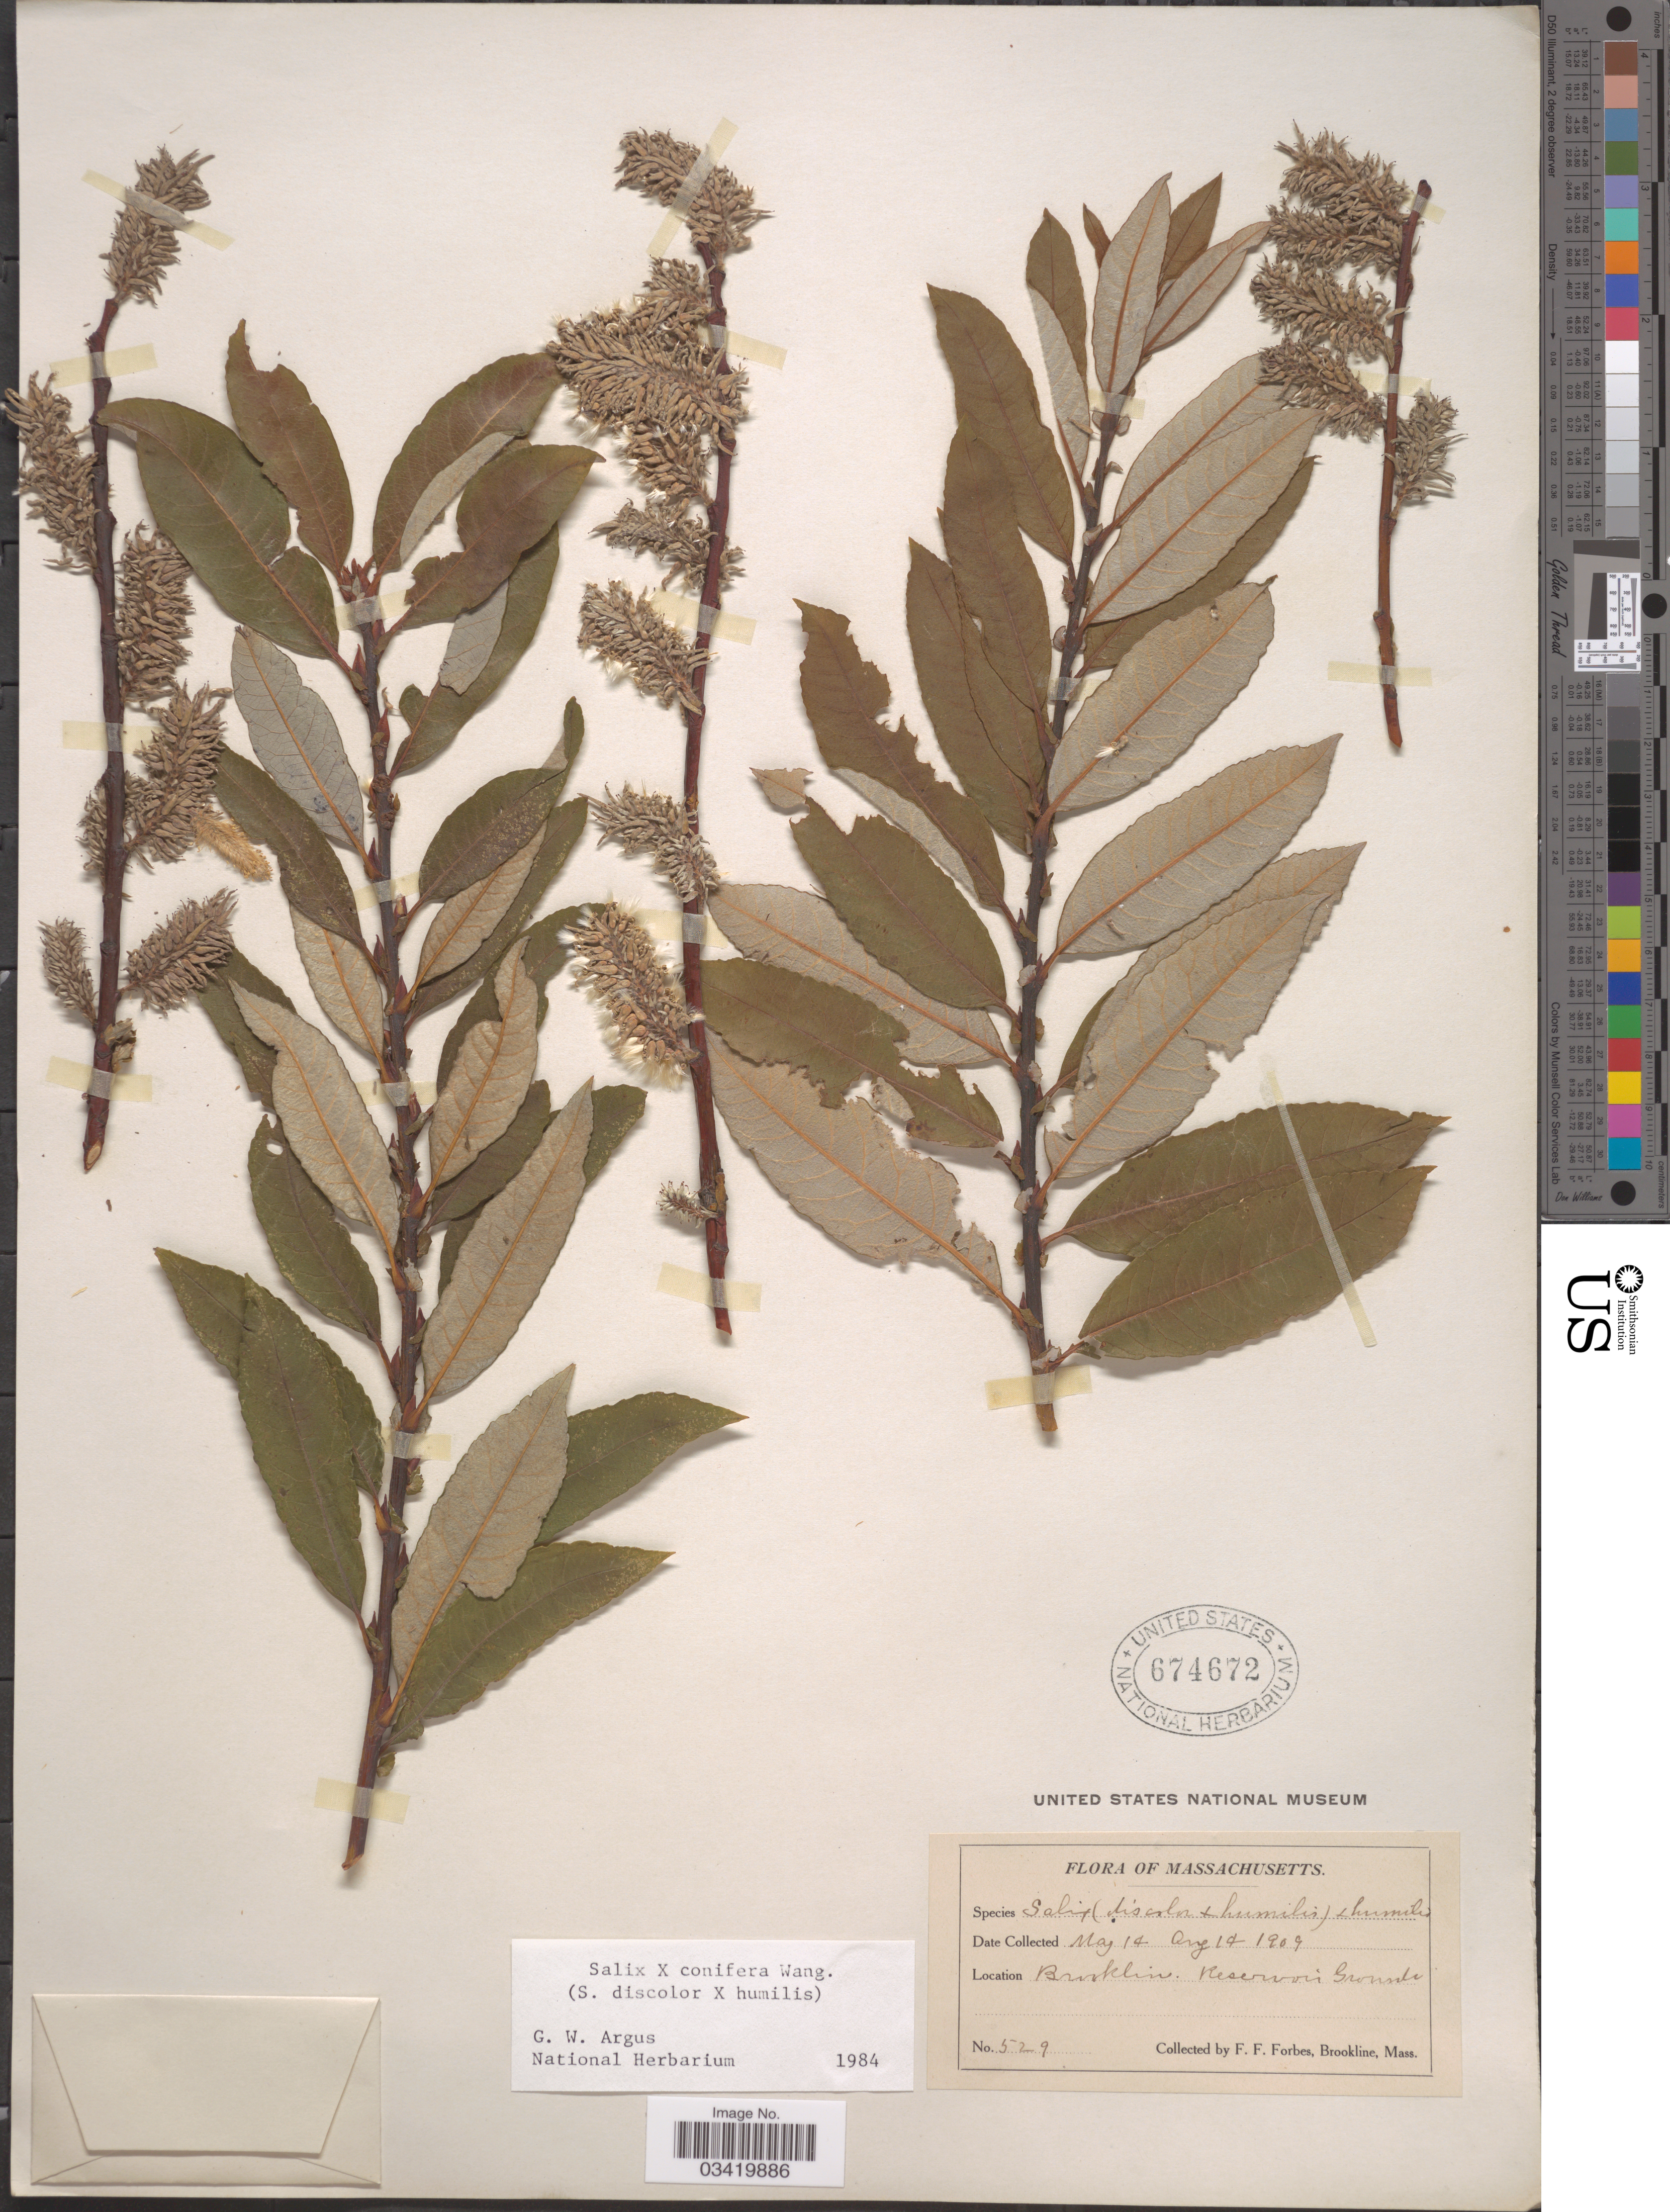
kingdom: Plantae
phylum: Tracheophyta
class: Magnoliopsida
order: Malpighiales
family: Salicaceae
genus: Salix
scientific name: Salix x conifera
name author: Wangenh.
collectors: F. Forbes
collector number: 529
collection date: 1909-05-14/1909-08-14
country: United States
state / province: Massachusetts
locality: Brookline. Reservoir Grounds.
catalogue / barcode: US 674672